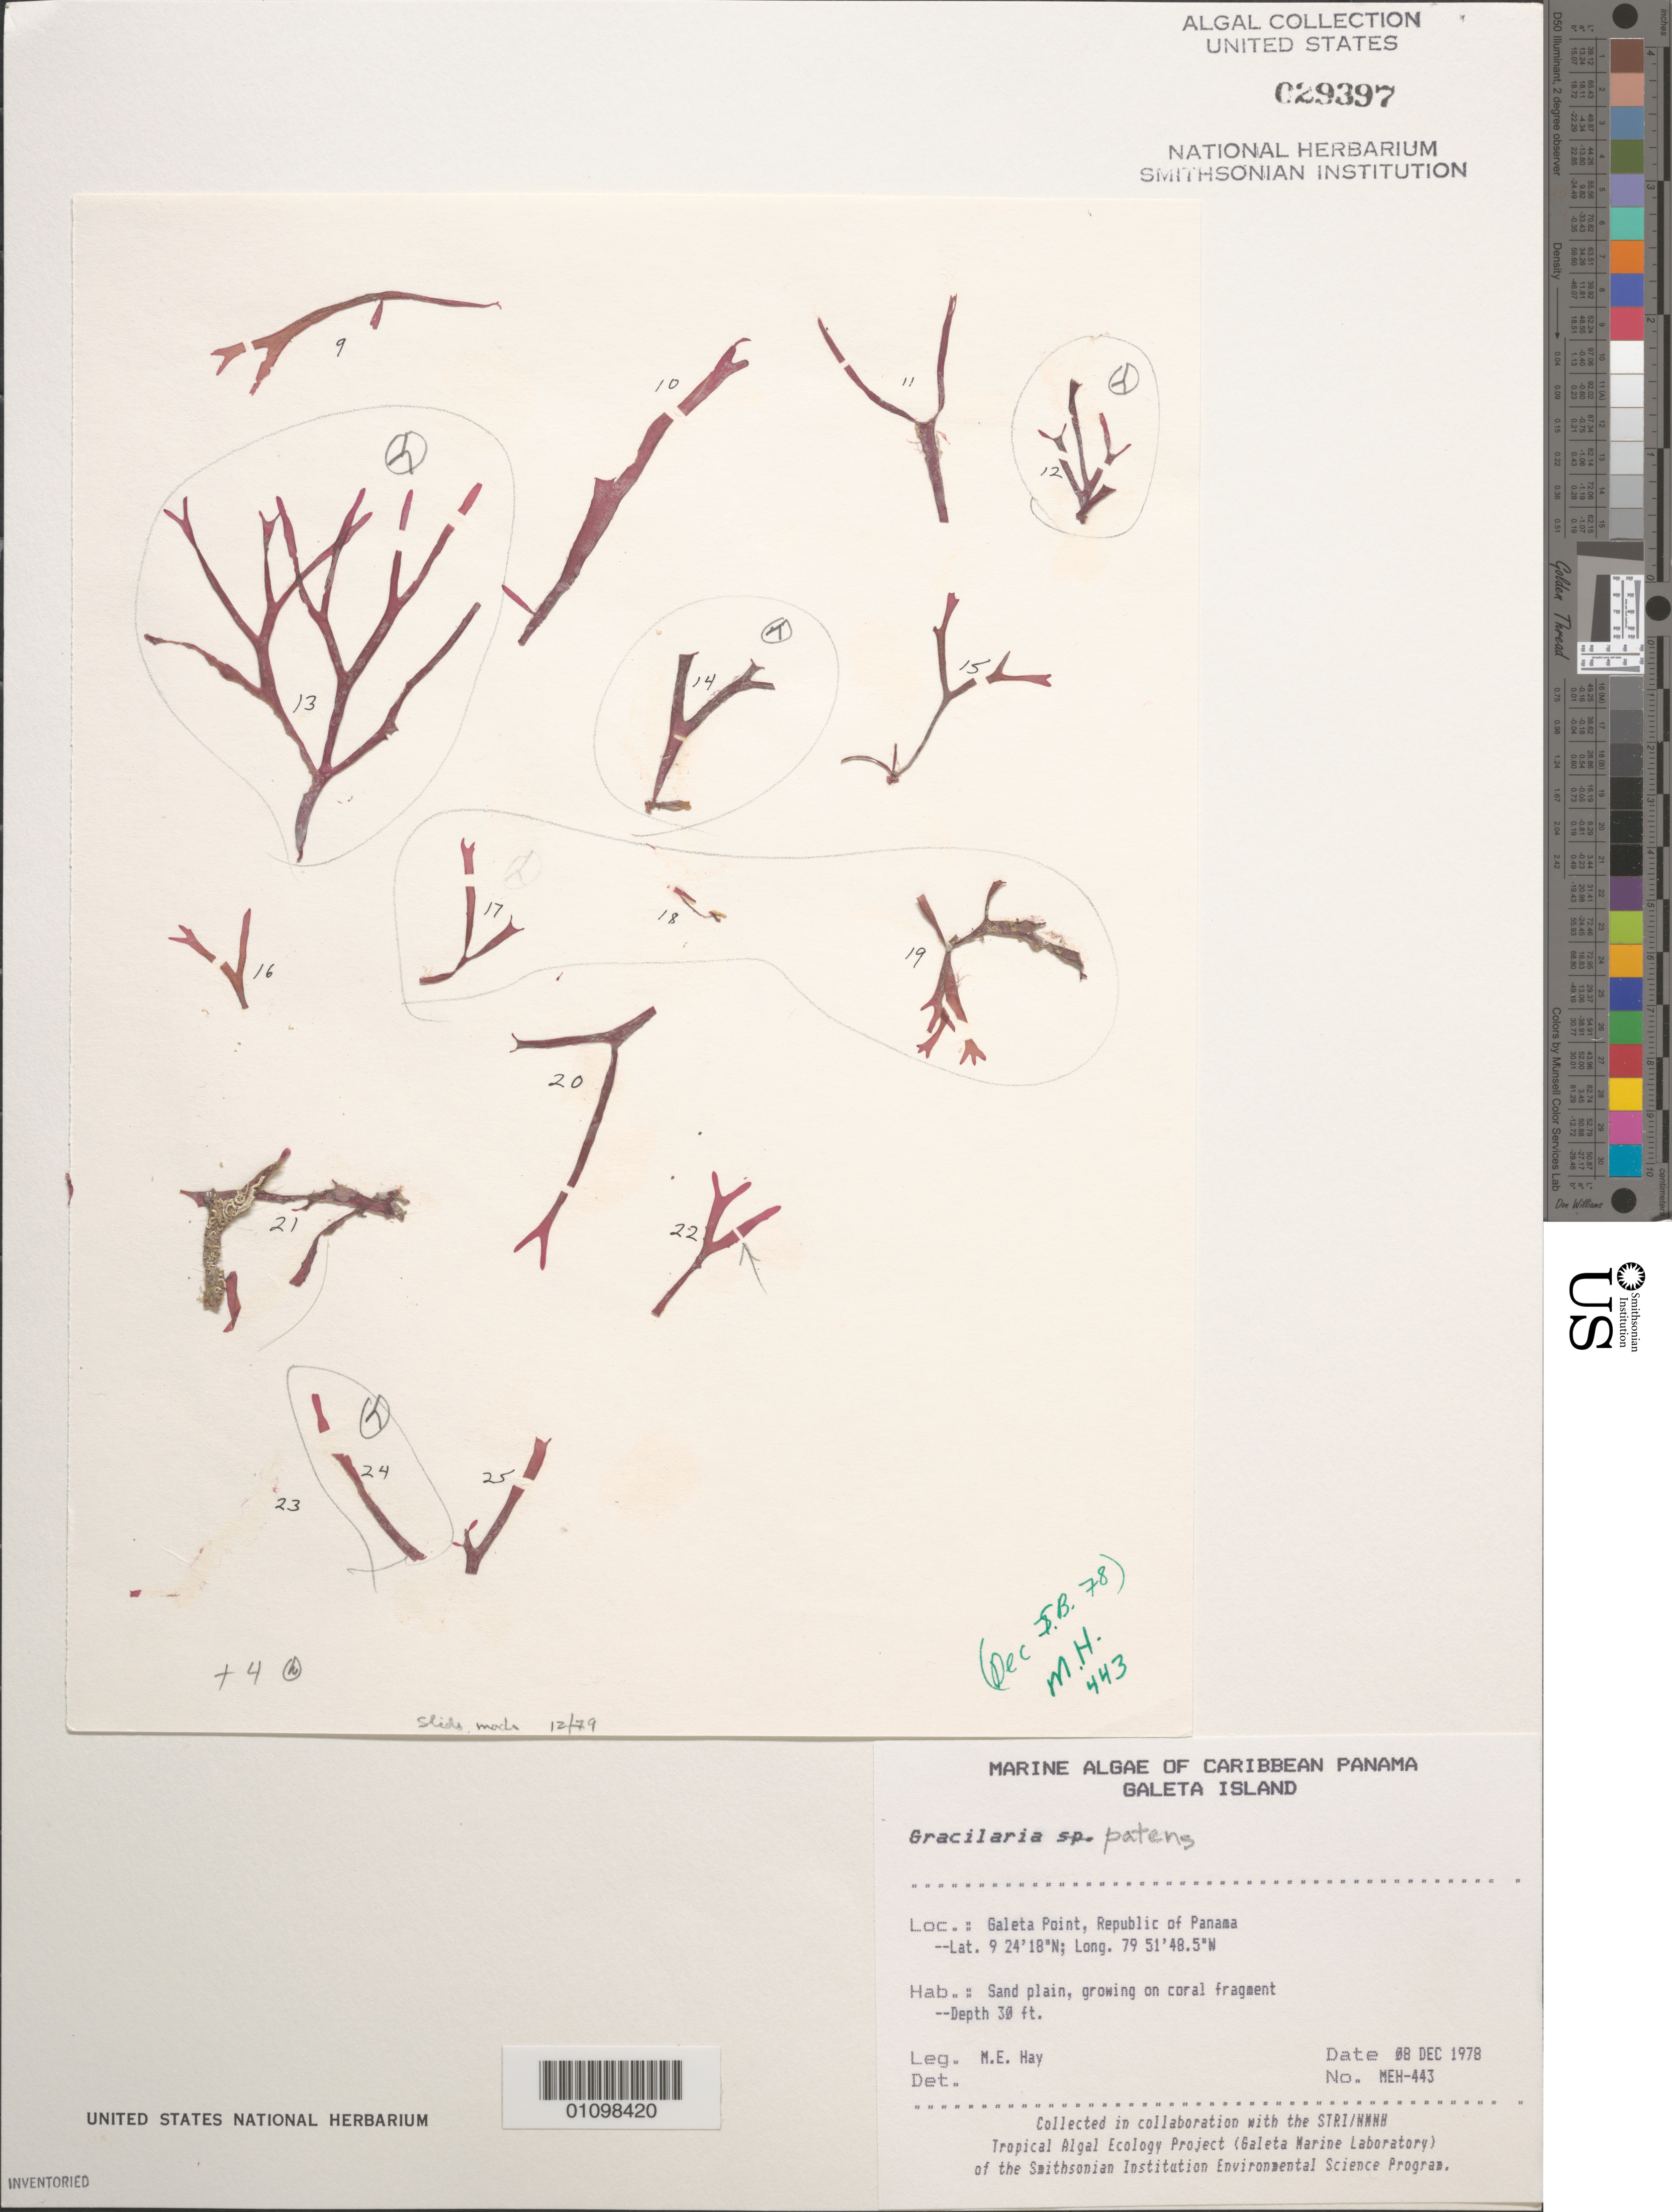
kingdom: Plantae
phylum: Rhodophyta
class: Florideophyceae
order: Gracilariales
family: Gracilariaceae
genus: Gracilaria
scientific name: Gracilaria patens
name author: P. Crouan & H. Crouan in Schramm & Maze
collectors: M. E. Hay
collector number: MEH-443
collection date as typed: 08 Dec 1978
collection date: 1978-12-08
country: Panama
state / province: Colón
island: Galeta Island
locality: Galeta Point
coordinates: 9 24' 18" N, 79 51' 48.5" W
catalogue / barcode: US 29397